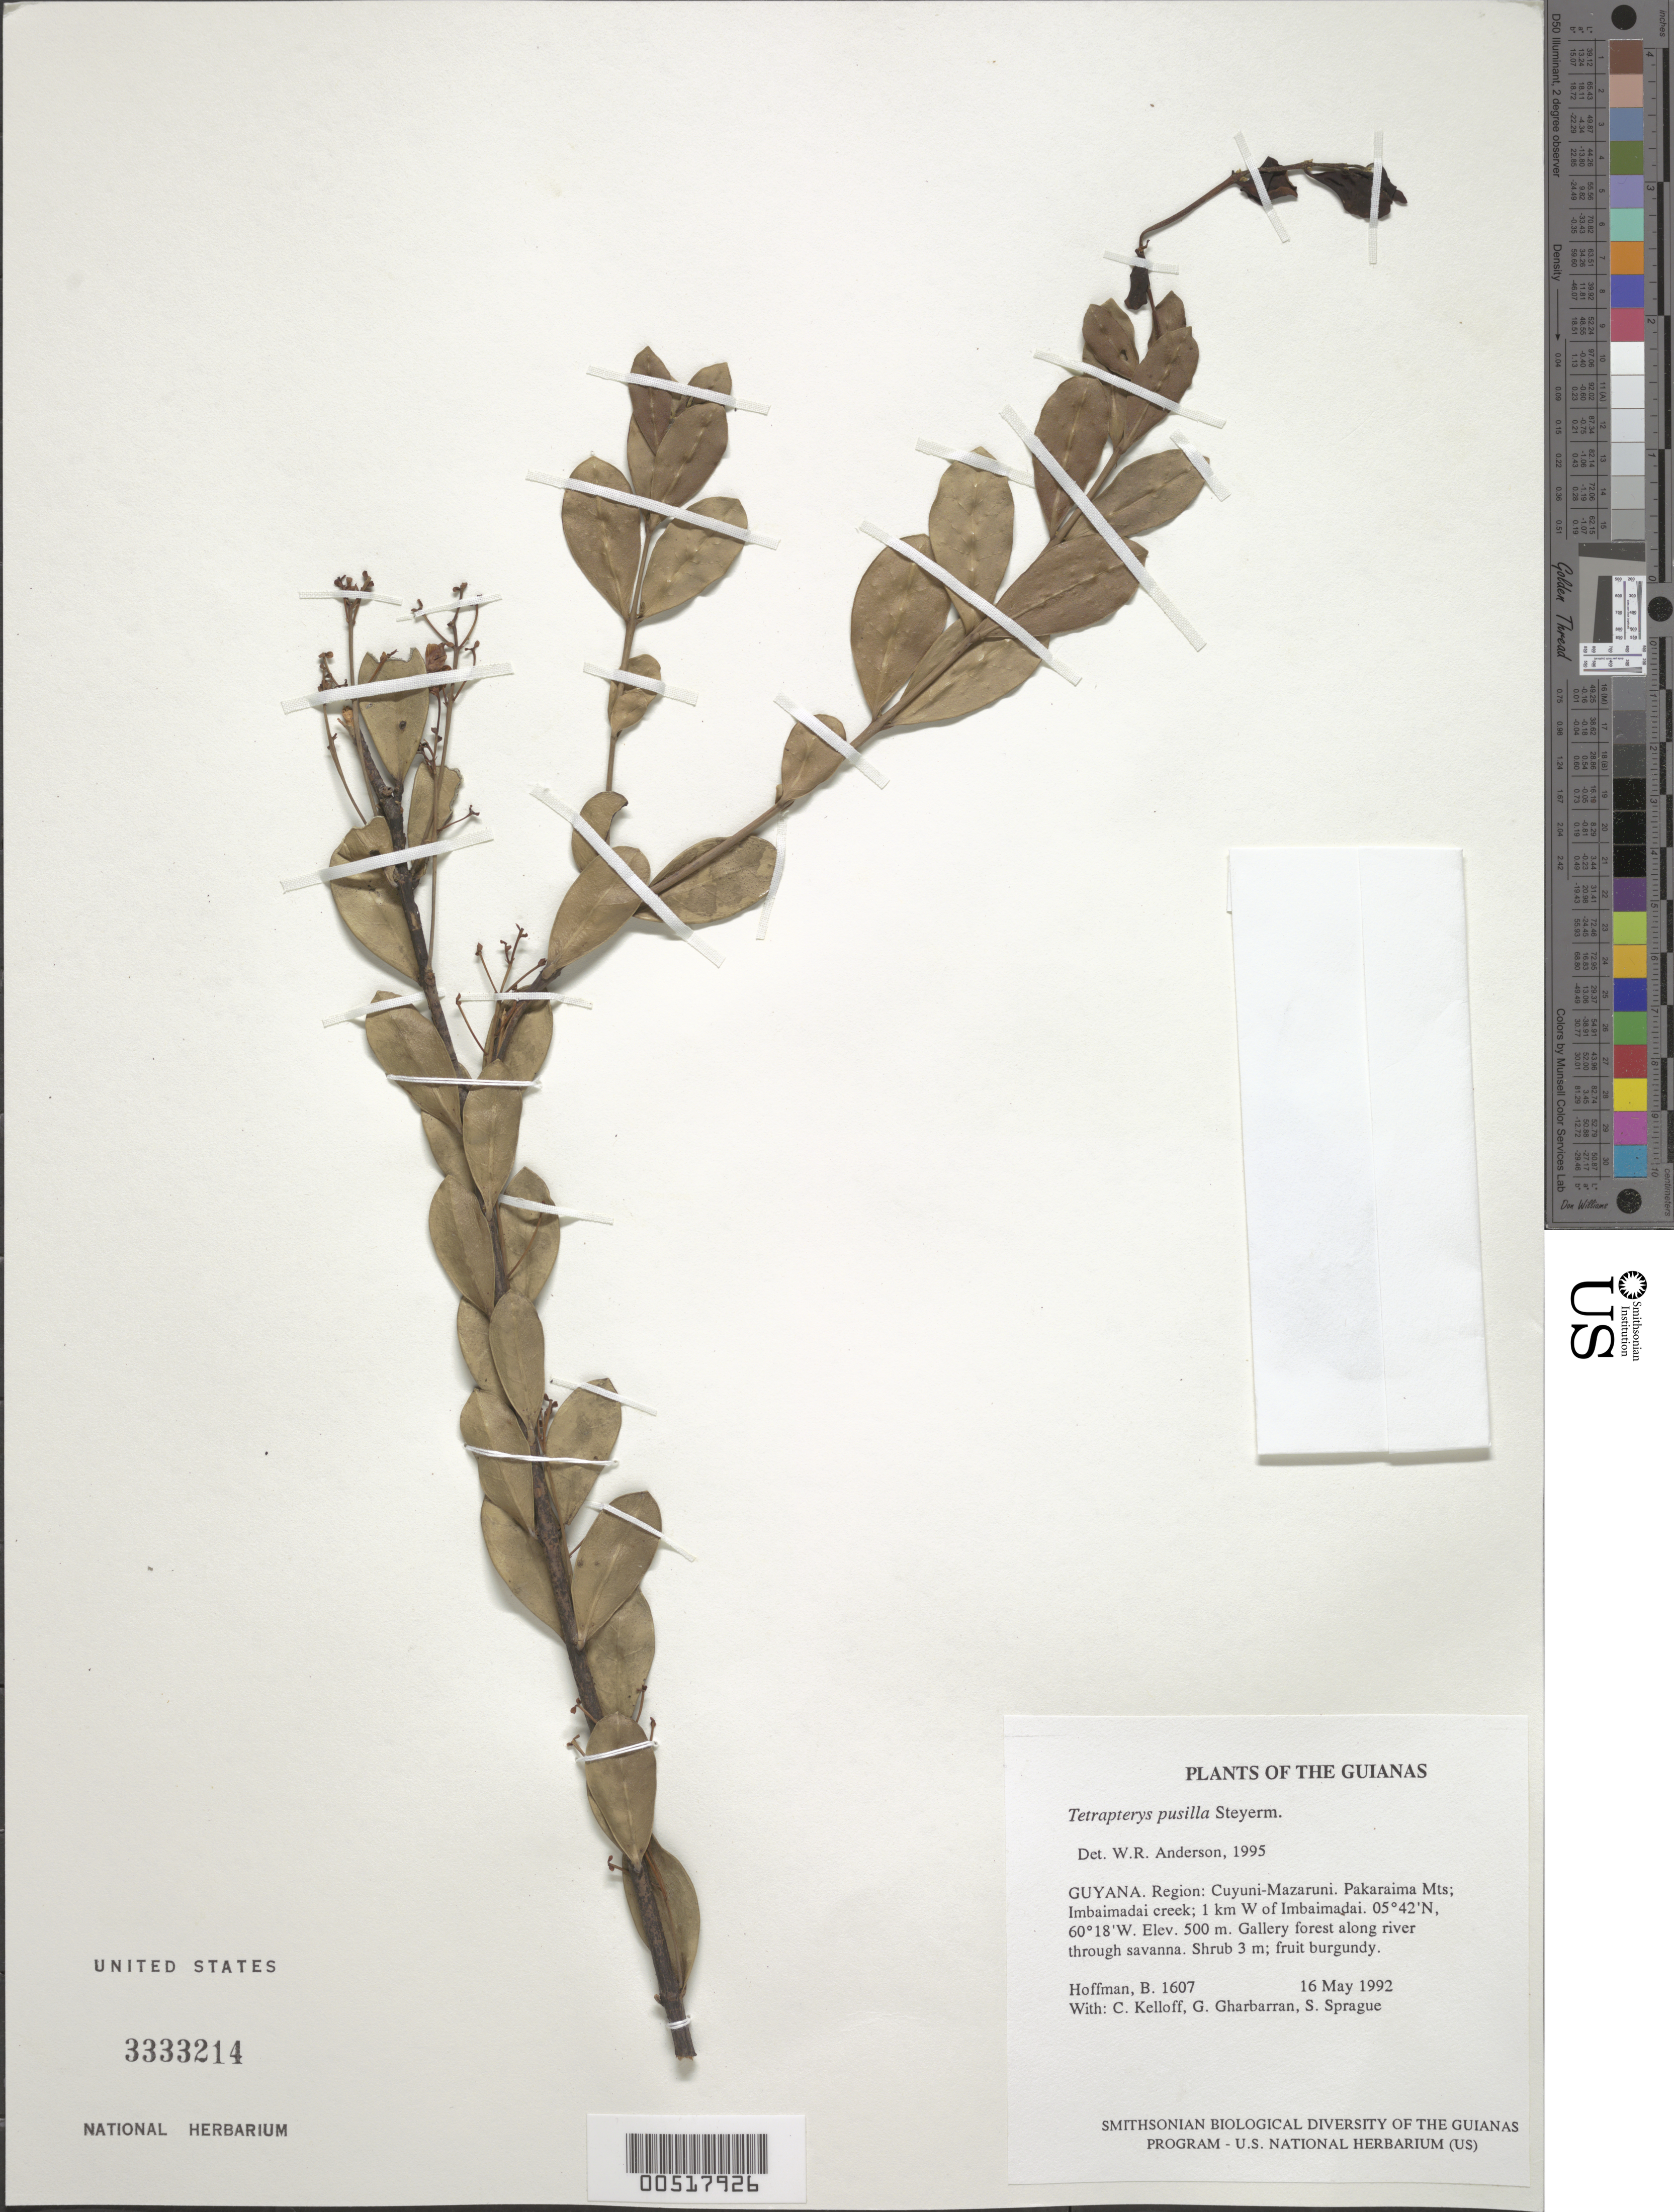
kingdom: Plantae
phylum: Tracheophyta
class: Magnoliopsida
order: Malpighiales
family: Malpighiaceae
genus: Glicophyllum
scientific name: Glicophyllum pusillum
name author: (Steyerm.) R.F. Almeida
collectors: B. Hoffman, C. L. Kelloff, G. Gharbarran & S. Sprague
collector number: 1607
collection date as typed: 16 May 1992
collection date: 1992-05-16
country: Guyana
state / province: Cuyuni-Mazaruni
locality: Pakaraima Mts; Imbaimadai Creek; 1 km W of Imbaimadai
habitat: Gallery forest along river through savanna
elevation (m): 500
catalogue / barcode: US 3333214